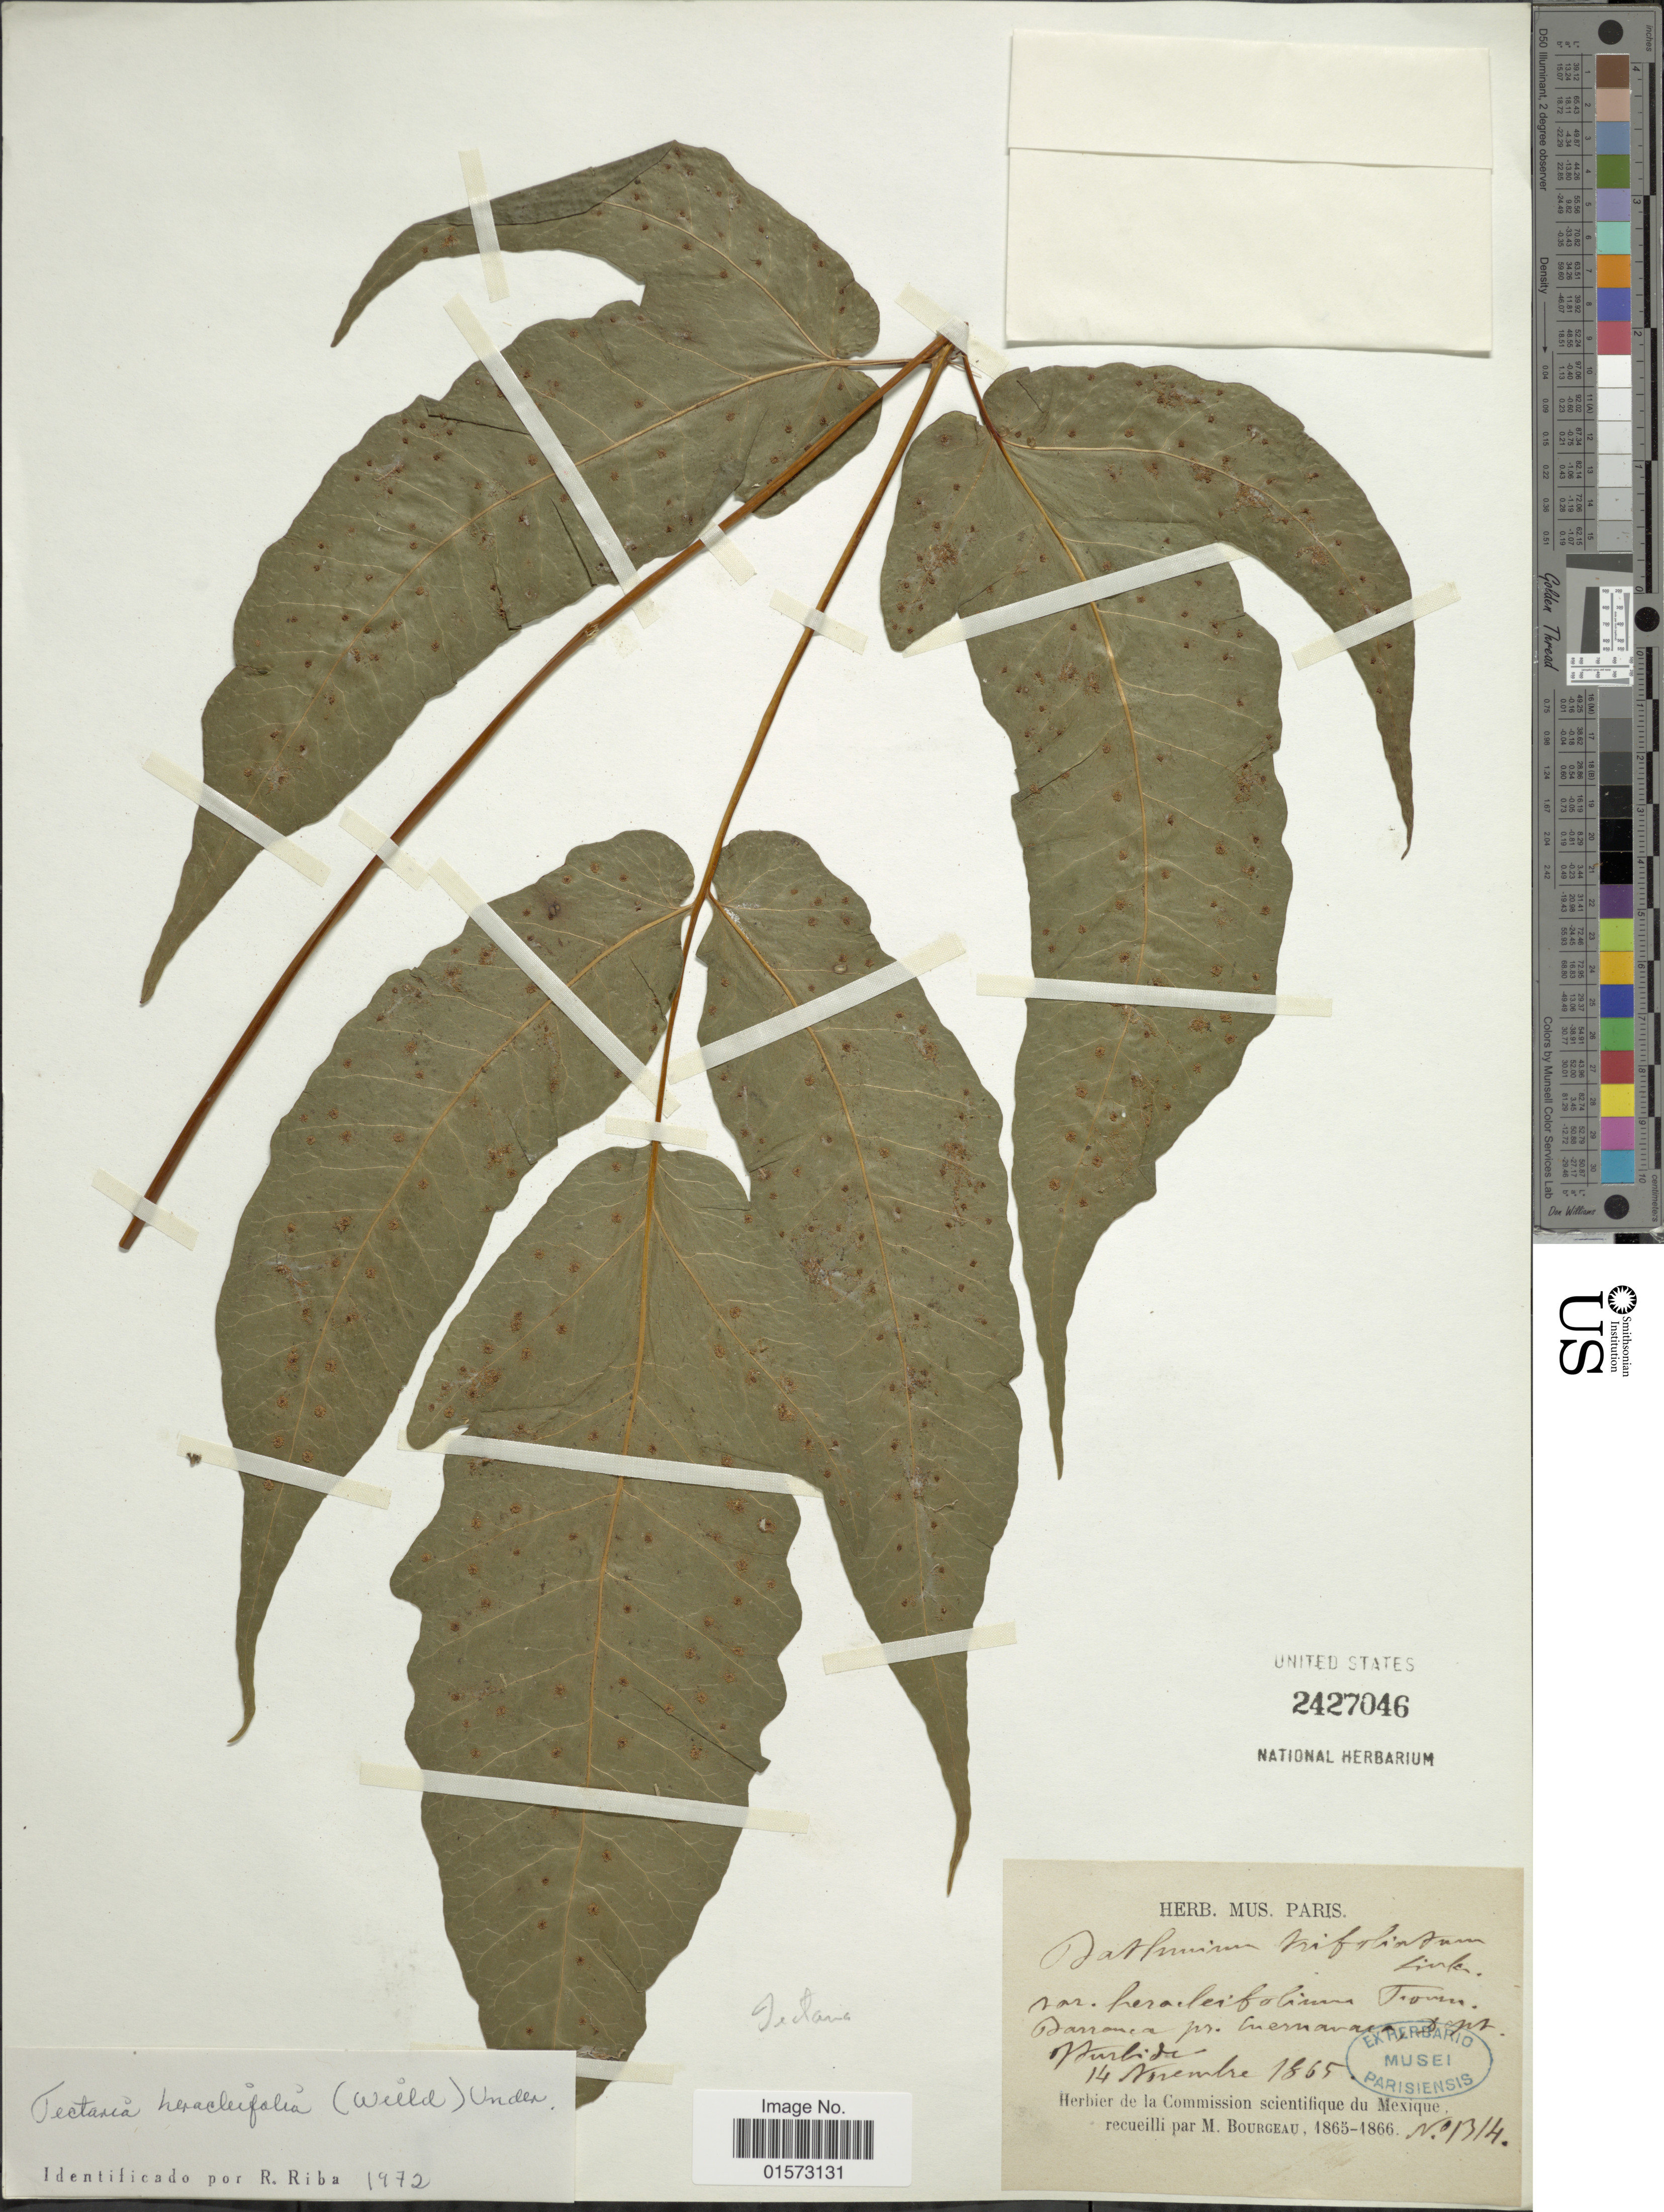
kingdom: Plantae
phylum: Tracheophyta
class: Polypodiopsida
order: Polypodiales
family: Tectariaceae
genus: Tectaria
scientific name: Tectaria heracleifolia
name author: (Willd.) Underw.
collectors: M. Bourgeau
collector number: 1314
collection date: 1865-11-14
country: Mexico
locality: Barranca pr. Cuernavaca, Dept. Iturbide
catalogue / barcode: US 2427046